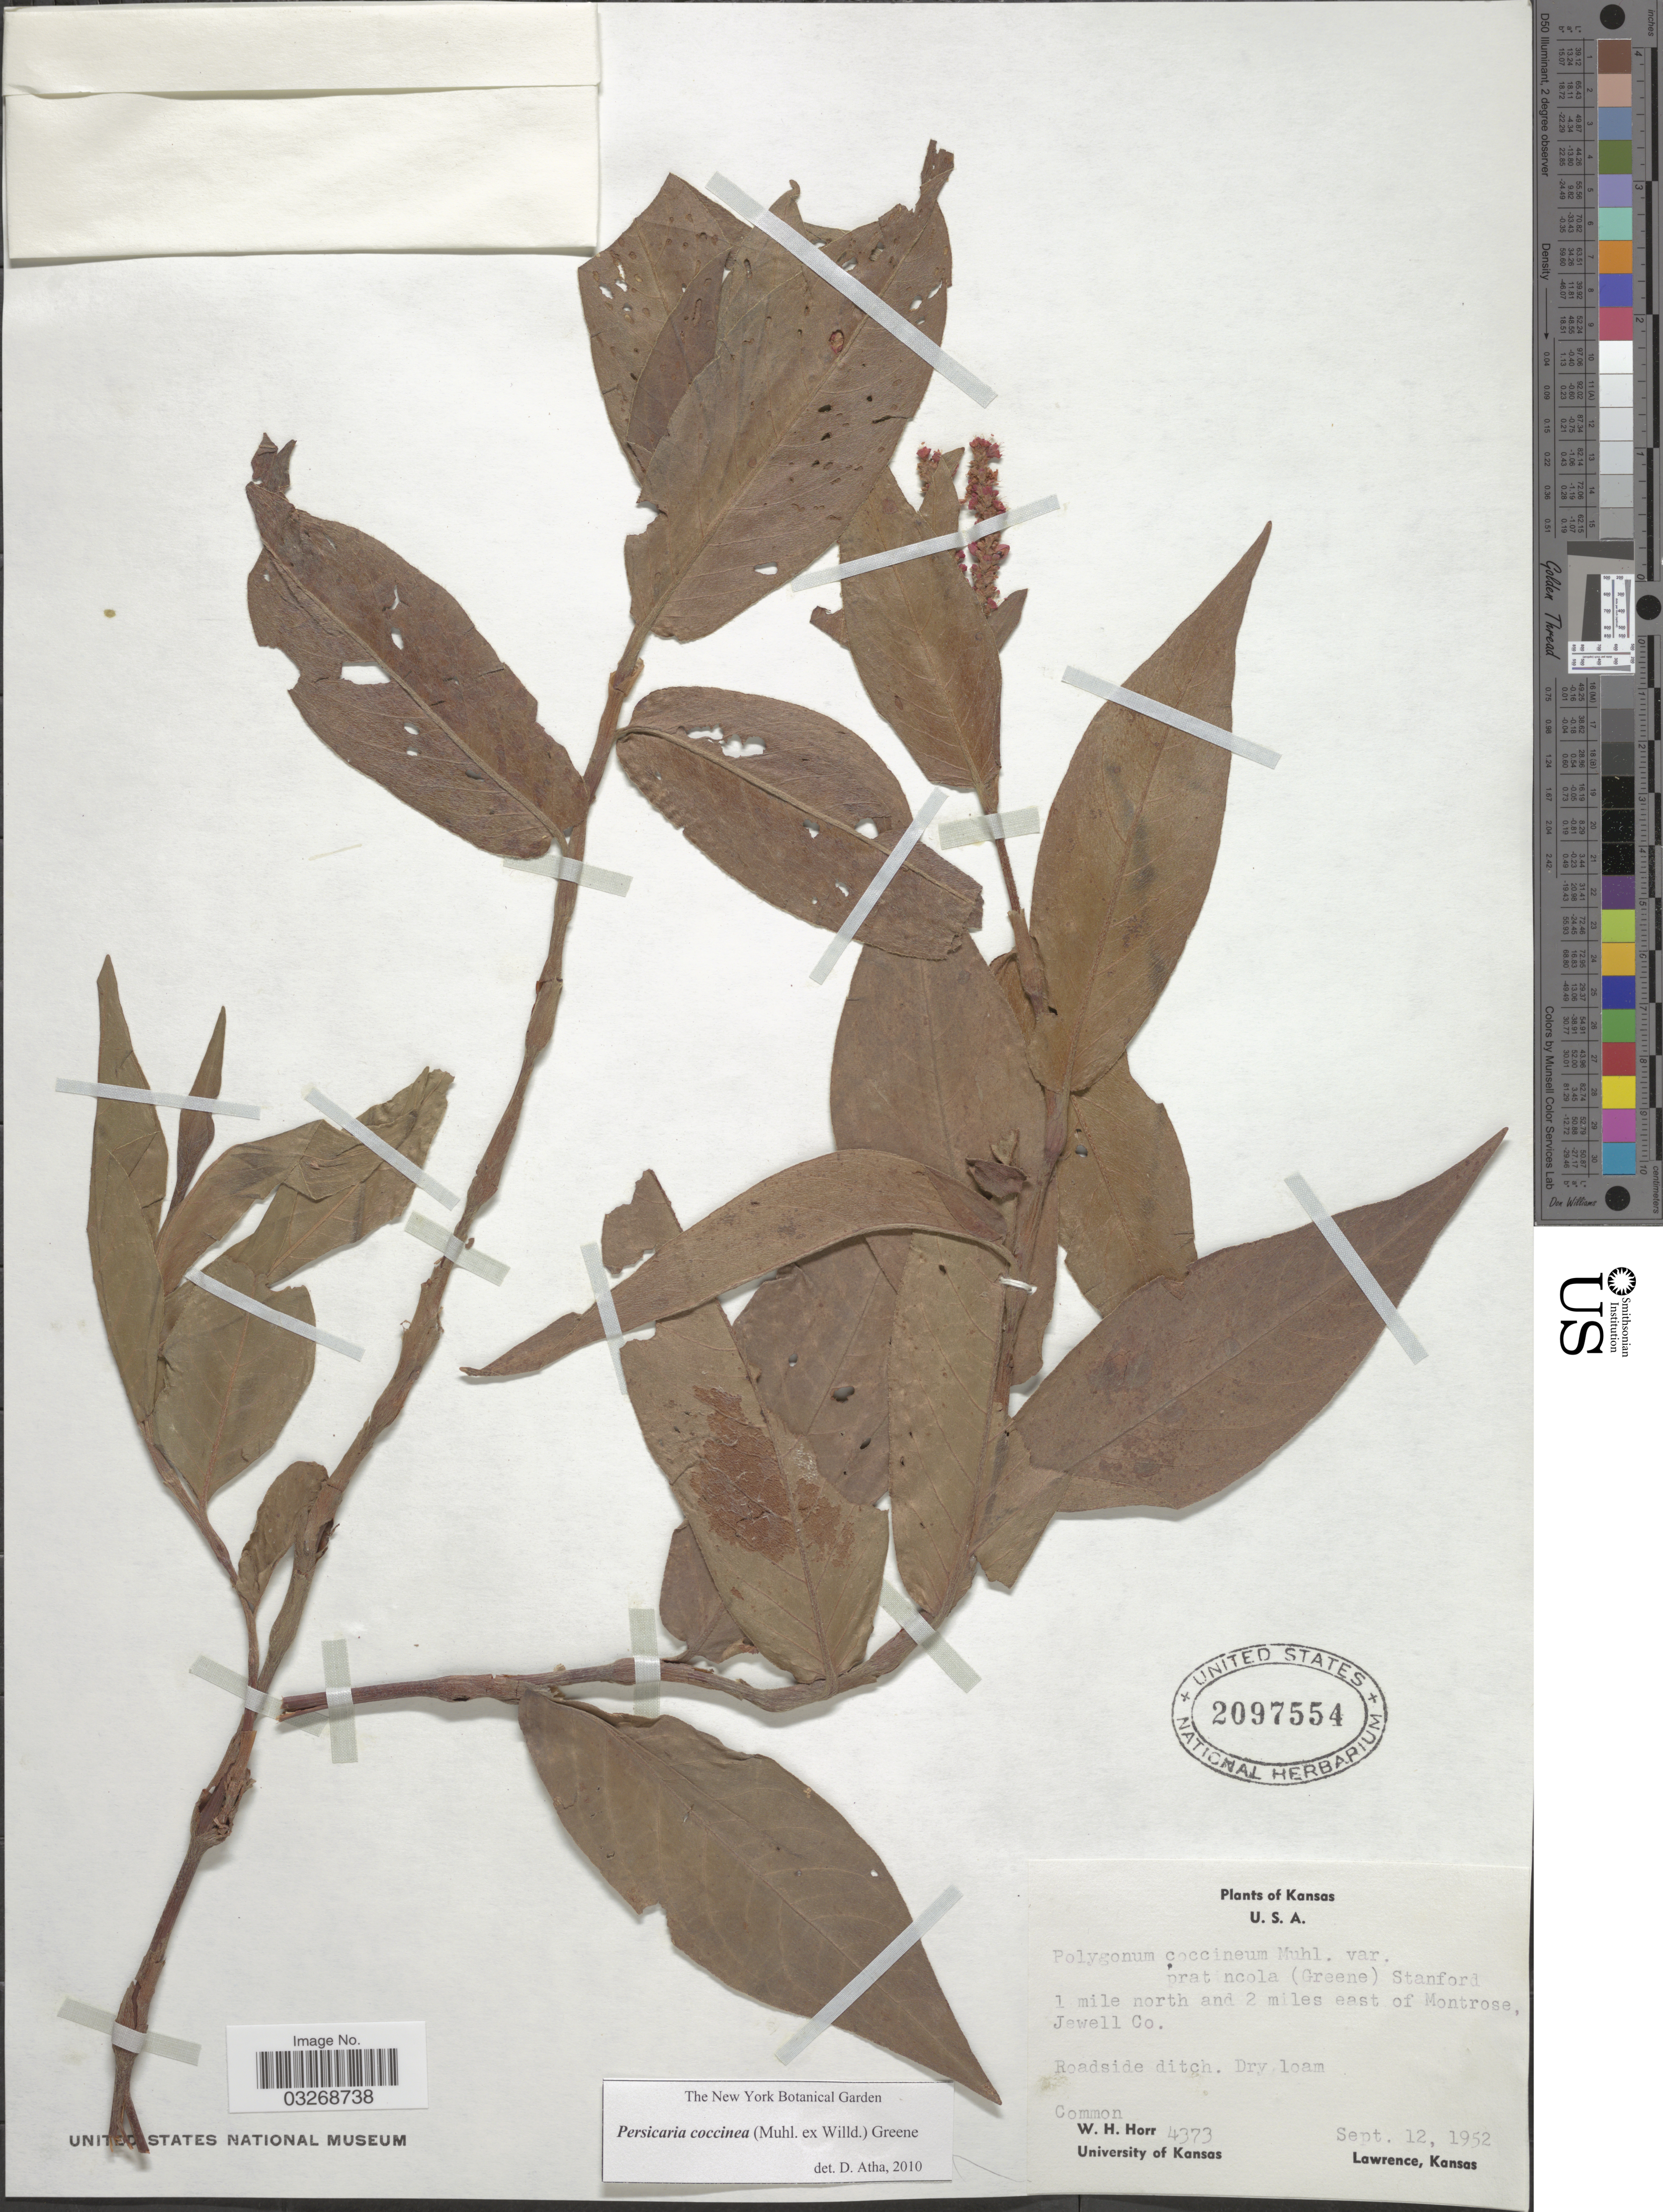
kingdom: Plantae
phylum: Tracheophyta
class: Magnoliopsida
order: Caryophyllales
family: Polygonaceae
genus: Persicaria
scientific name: Persicaria coccinea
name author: (Muhl. ex Willd.) Greene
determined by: Atha, D. E.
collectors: W. H. Horr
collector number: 4373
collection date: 1952-09-12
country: United States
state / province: Kansas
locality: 1 mile north and 2 miles east of Montrose, Jewell Co.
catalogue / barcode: US 2097554